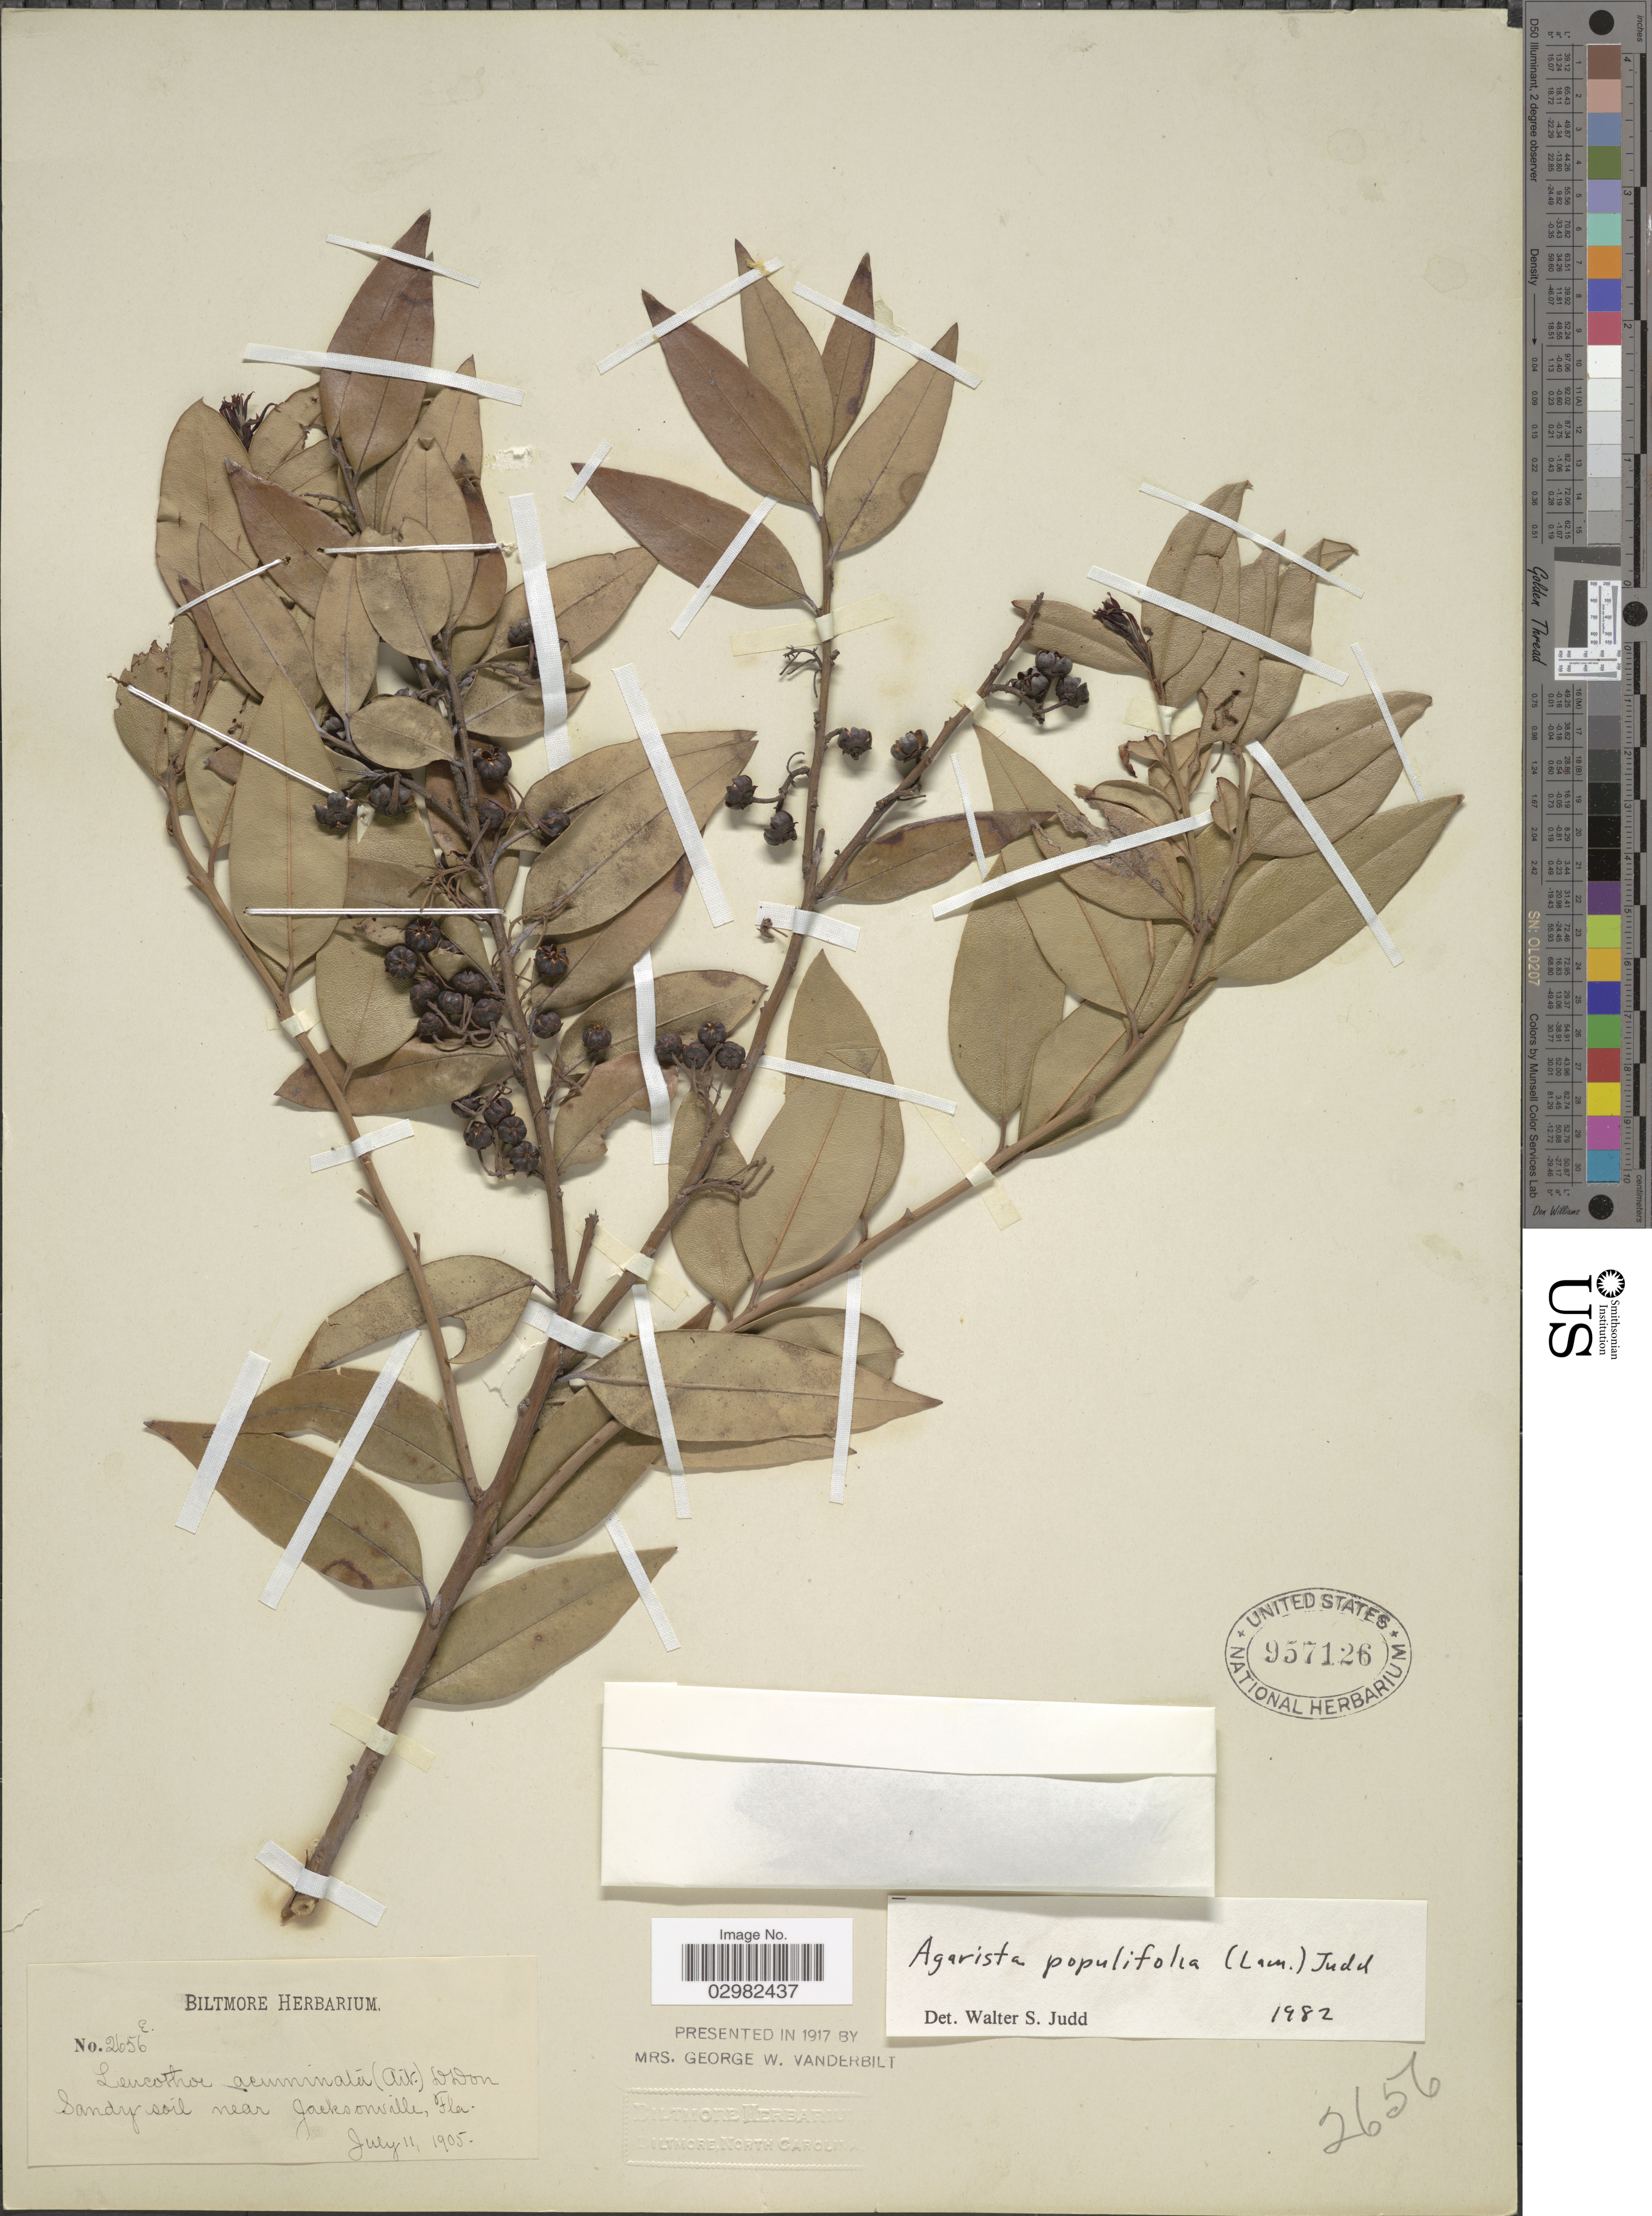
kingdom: Plantae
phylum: Tracheophyta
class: Magnoliopsida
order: Ericales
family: Ericaceae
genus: Leucothoe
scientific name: Leucothoë acuminata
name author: (Aiton) G. Don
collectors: ex herb. Biltmore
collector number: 2656E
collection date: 1905-07-11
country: United States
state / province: Florida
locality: Sandy soil near Jacksonville.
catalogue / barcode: US 957126